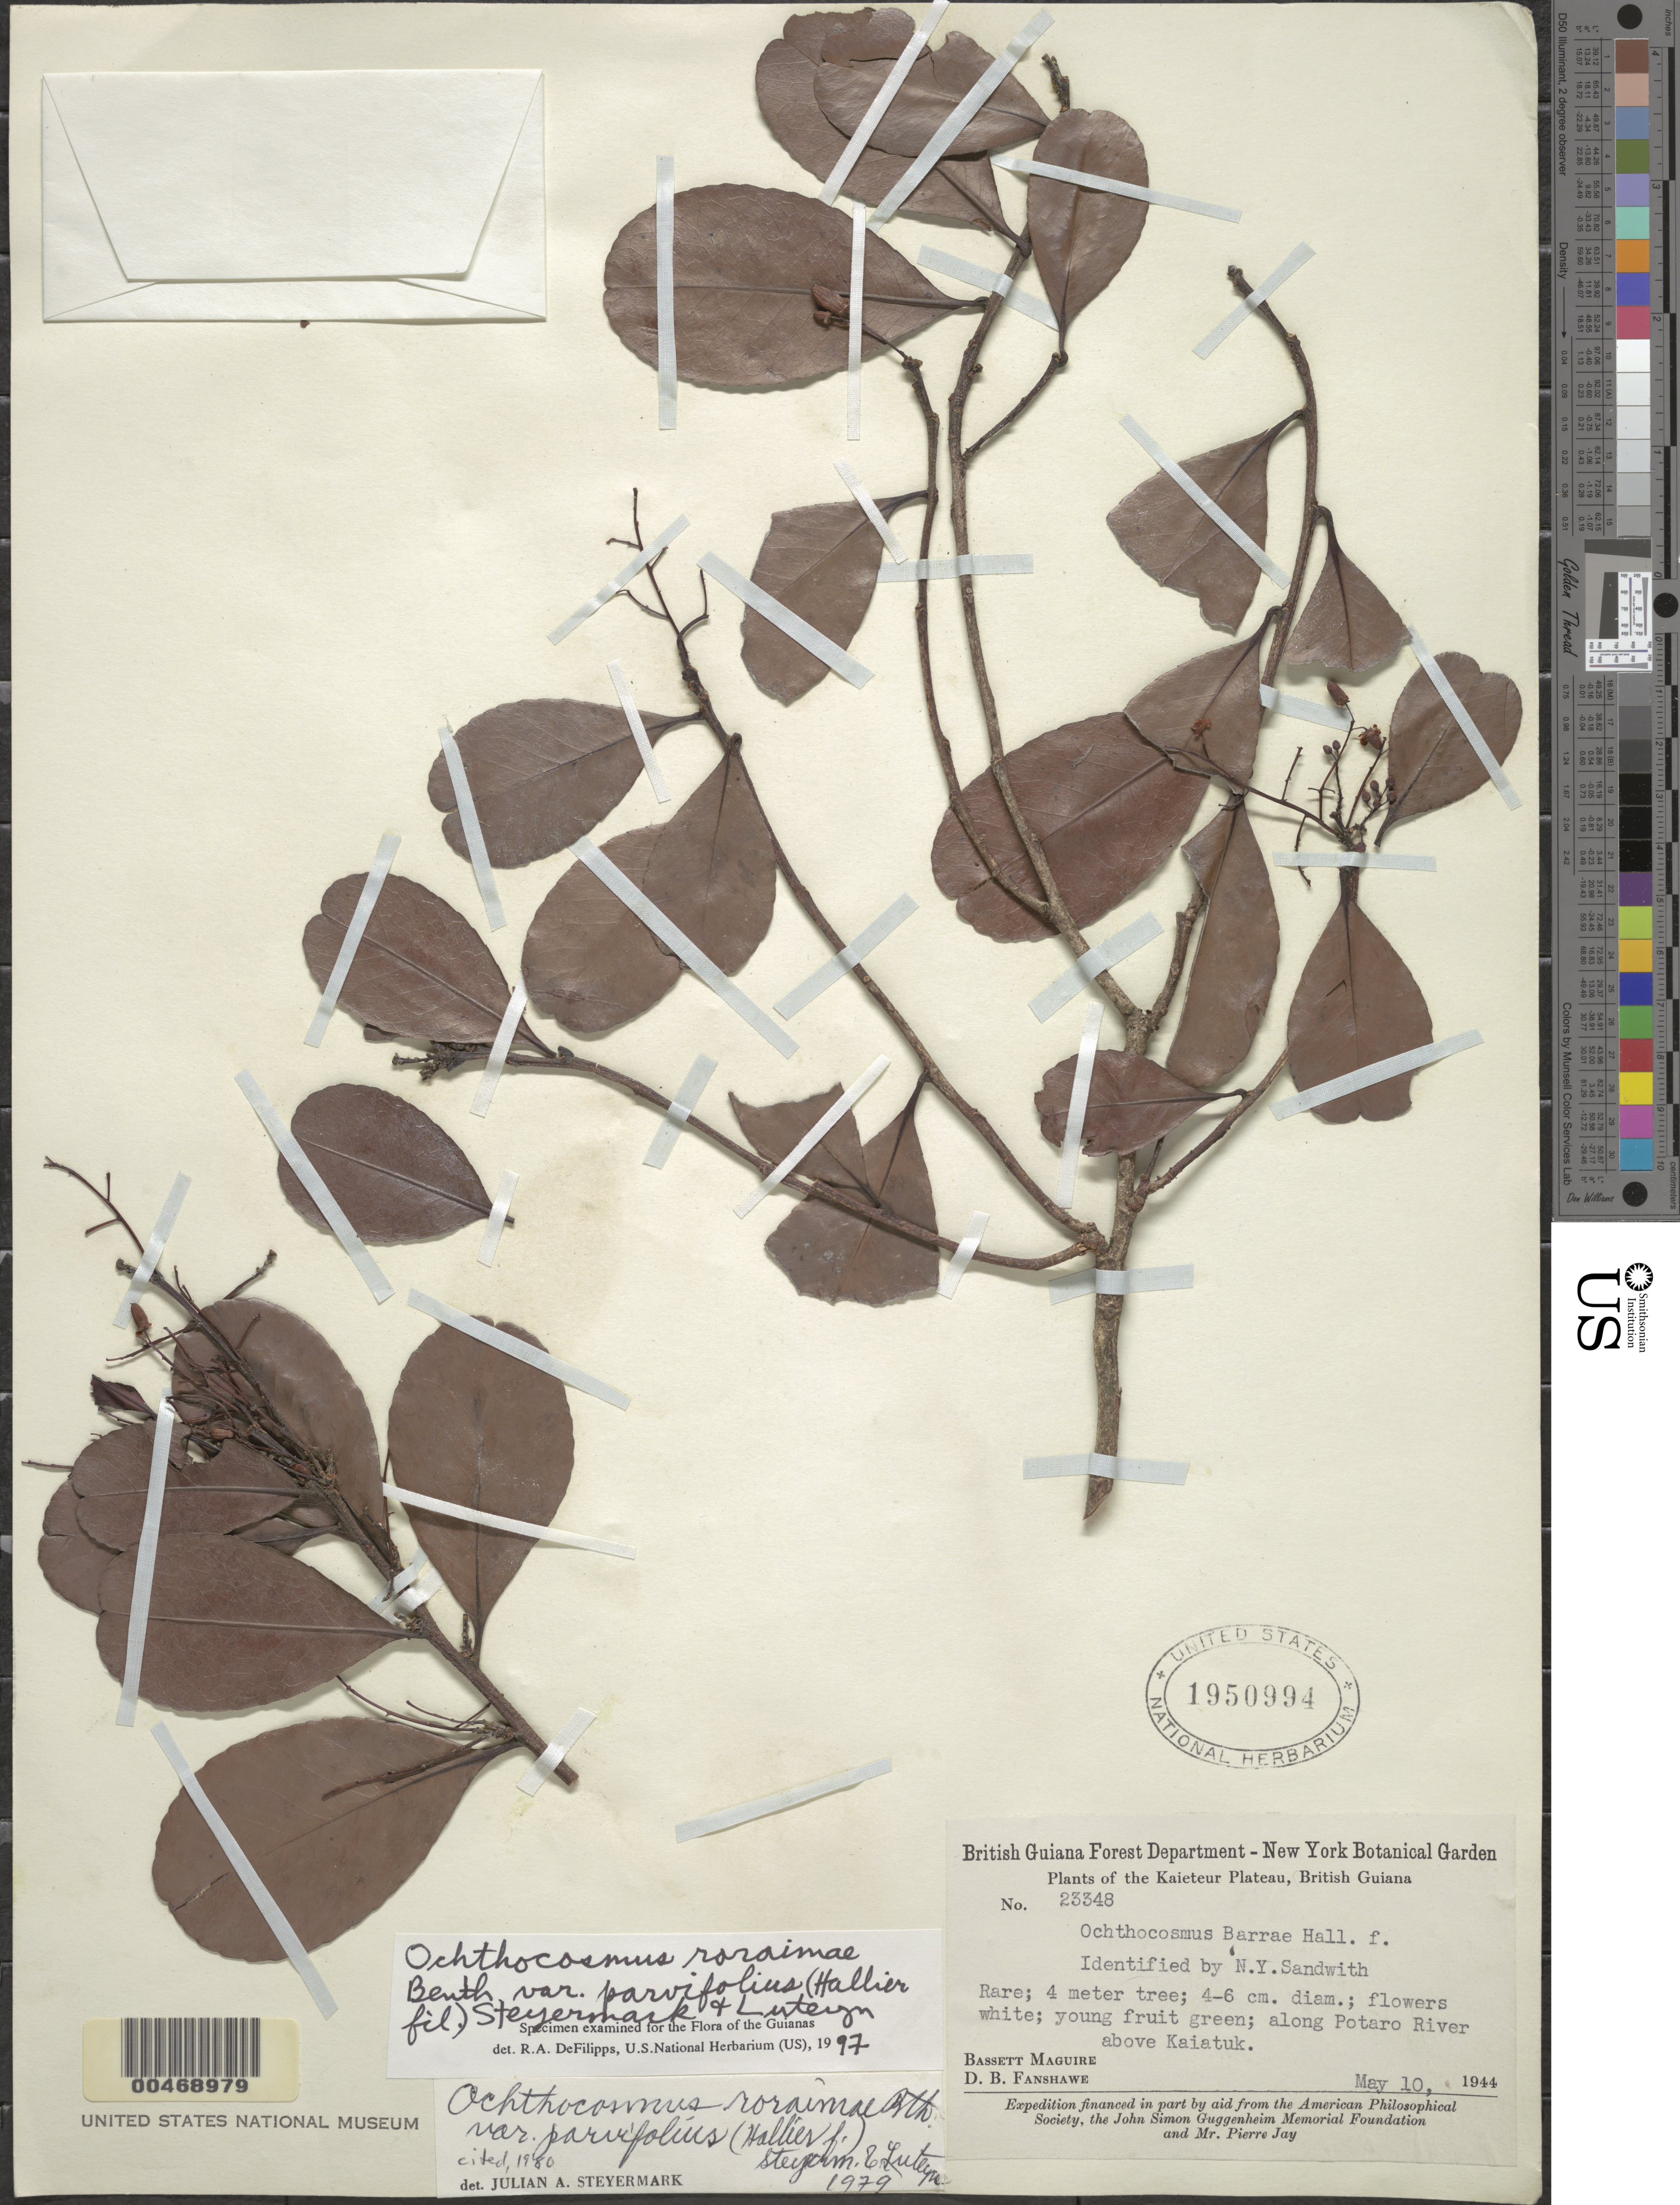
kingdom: Plantae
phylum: Tracheophyta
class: Magnoliopsida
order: Malpighiales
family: Ixonanthaceae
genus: Ochthocosmus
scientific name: Ochthocosmus roraimae var. parvifolius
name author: (Hallier f.) Steyerm.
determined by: DeFilipps, R. A.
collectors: B. Maguire & D. B. Fanshawe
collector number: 23348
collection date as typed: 10-May-44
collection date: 1944-05-10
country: Guyana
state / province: Potaro-Siparuni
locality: Kaieteur Plateau, above Kaietuk, along Potaro River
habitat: Along river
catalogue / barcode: US 1950994